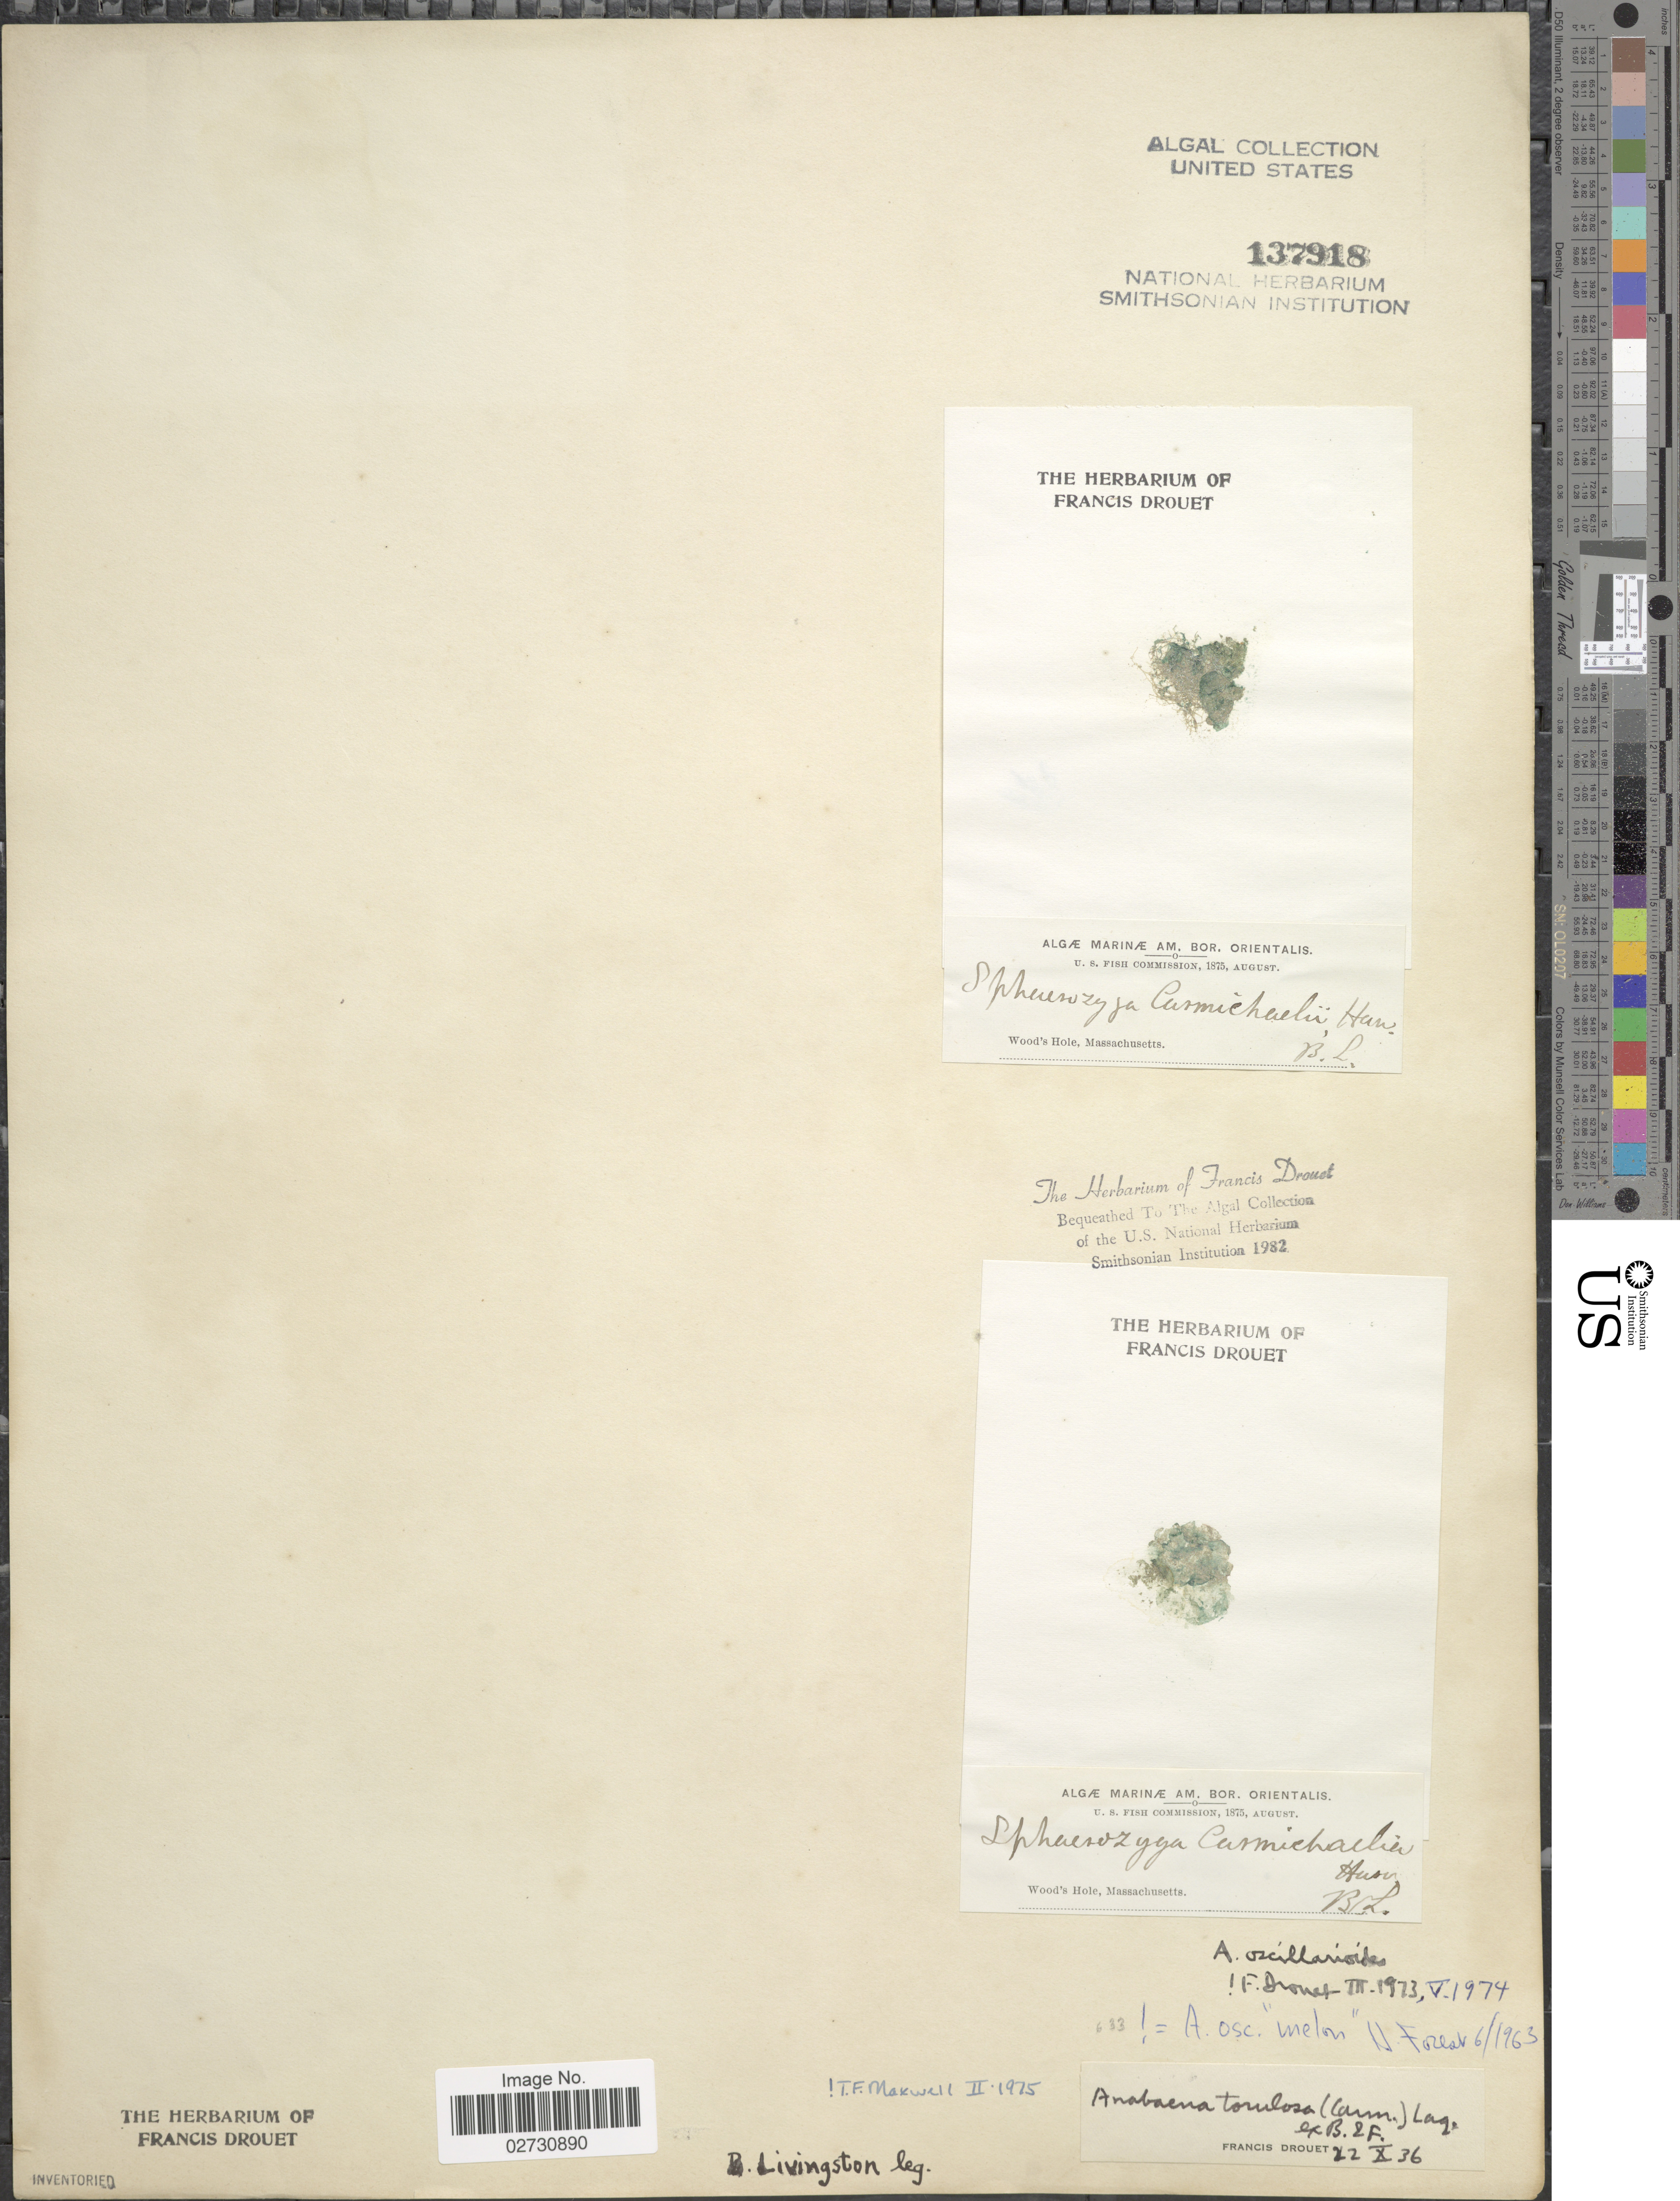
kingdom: Bacteria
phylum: Cyanobacteria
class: Cyanobacteriia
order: Cyanobacteriales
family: Nostocaceae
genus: Anabaena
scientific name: Anabaena oscillarioides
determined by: Drouet, F. E.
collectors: B. Livingston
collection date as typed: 1875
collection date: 1875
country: United States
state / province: Massachusetts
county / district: Barnstable County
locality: Woods Hole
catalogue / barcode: US 137918